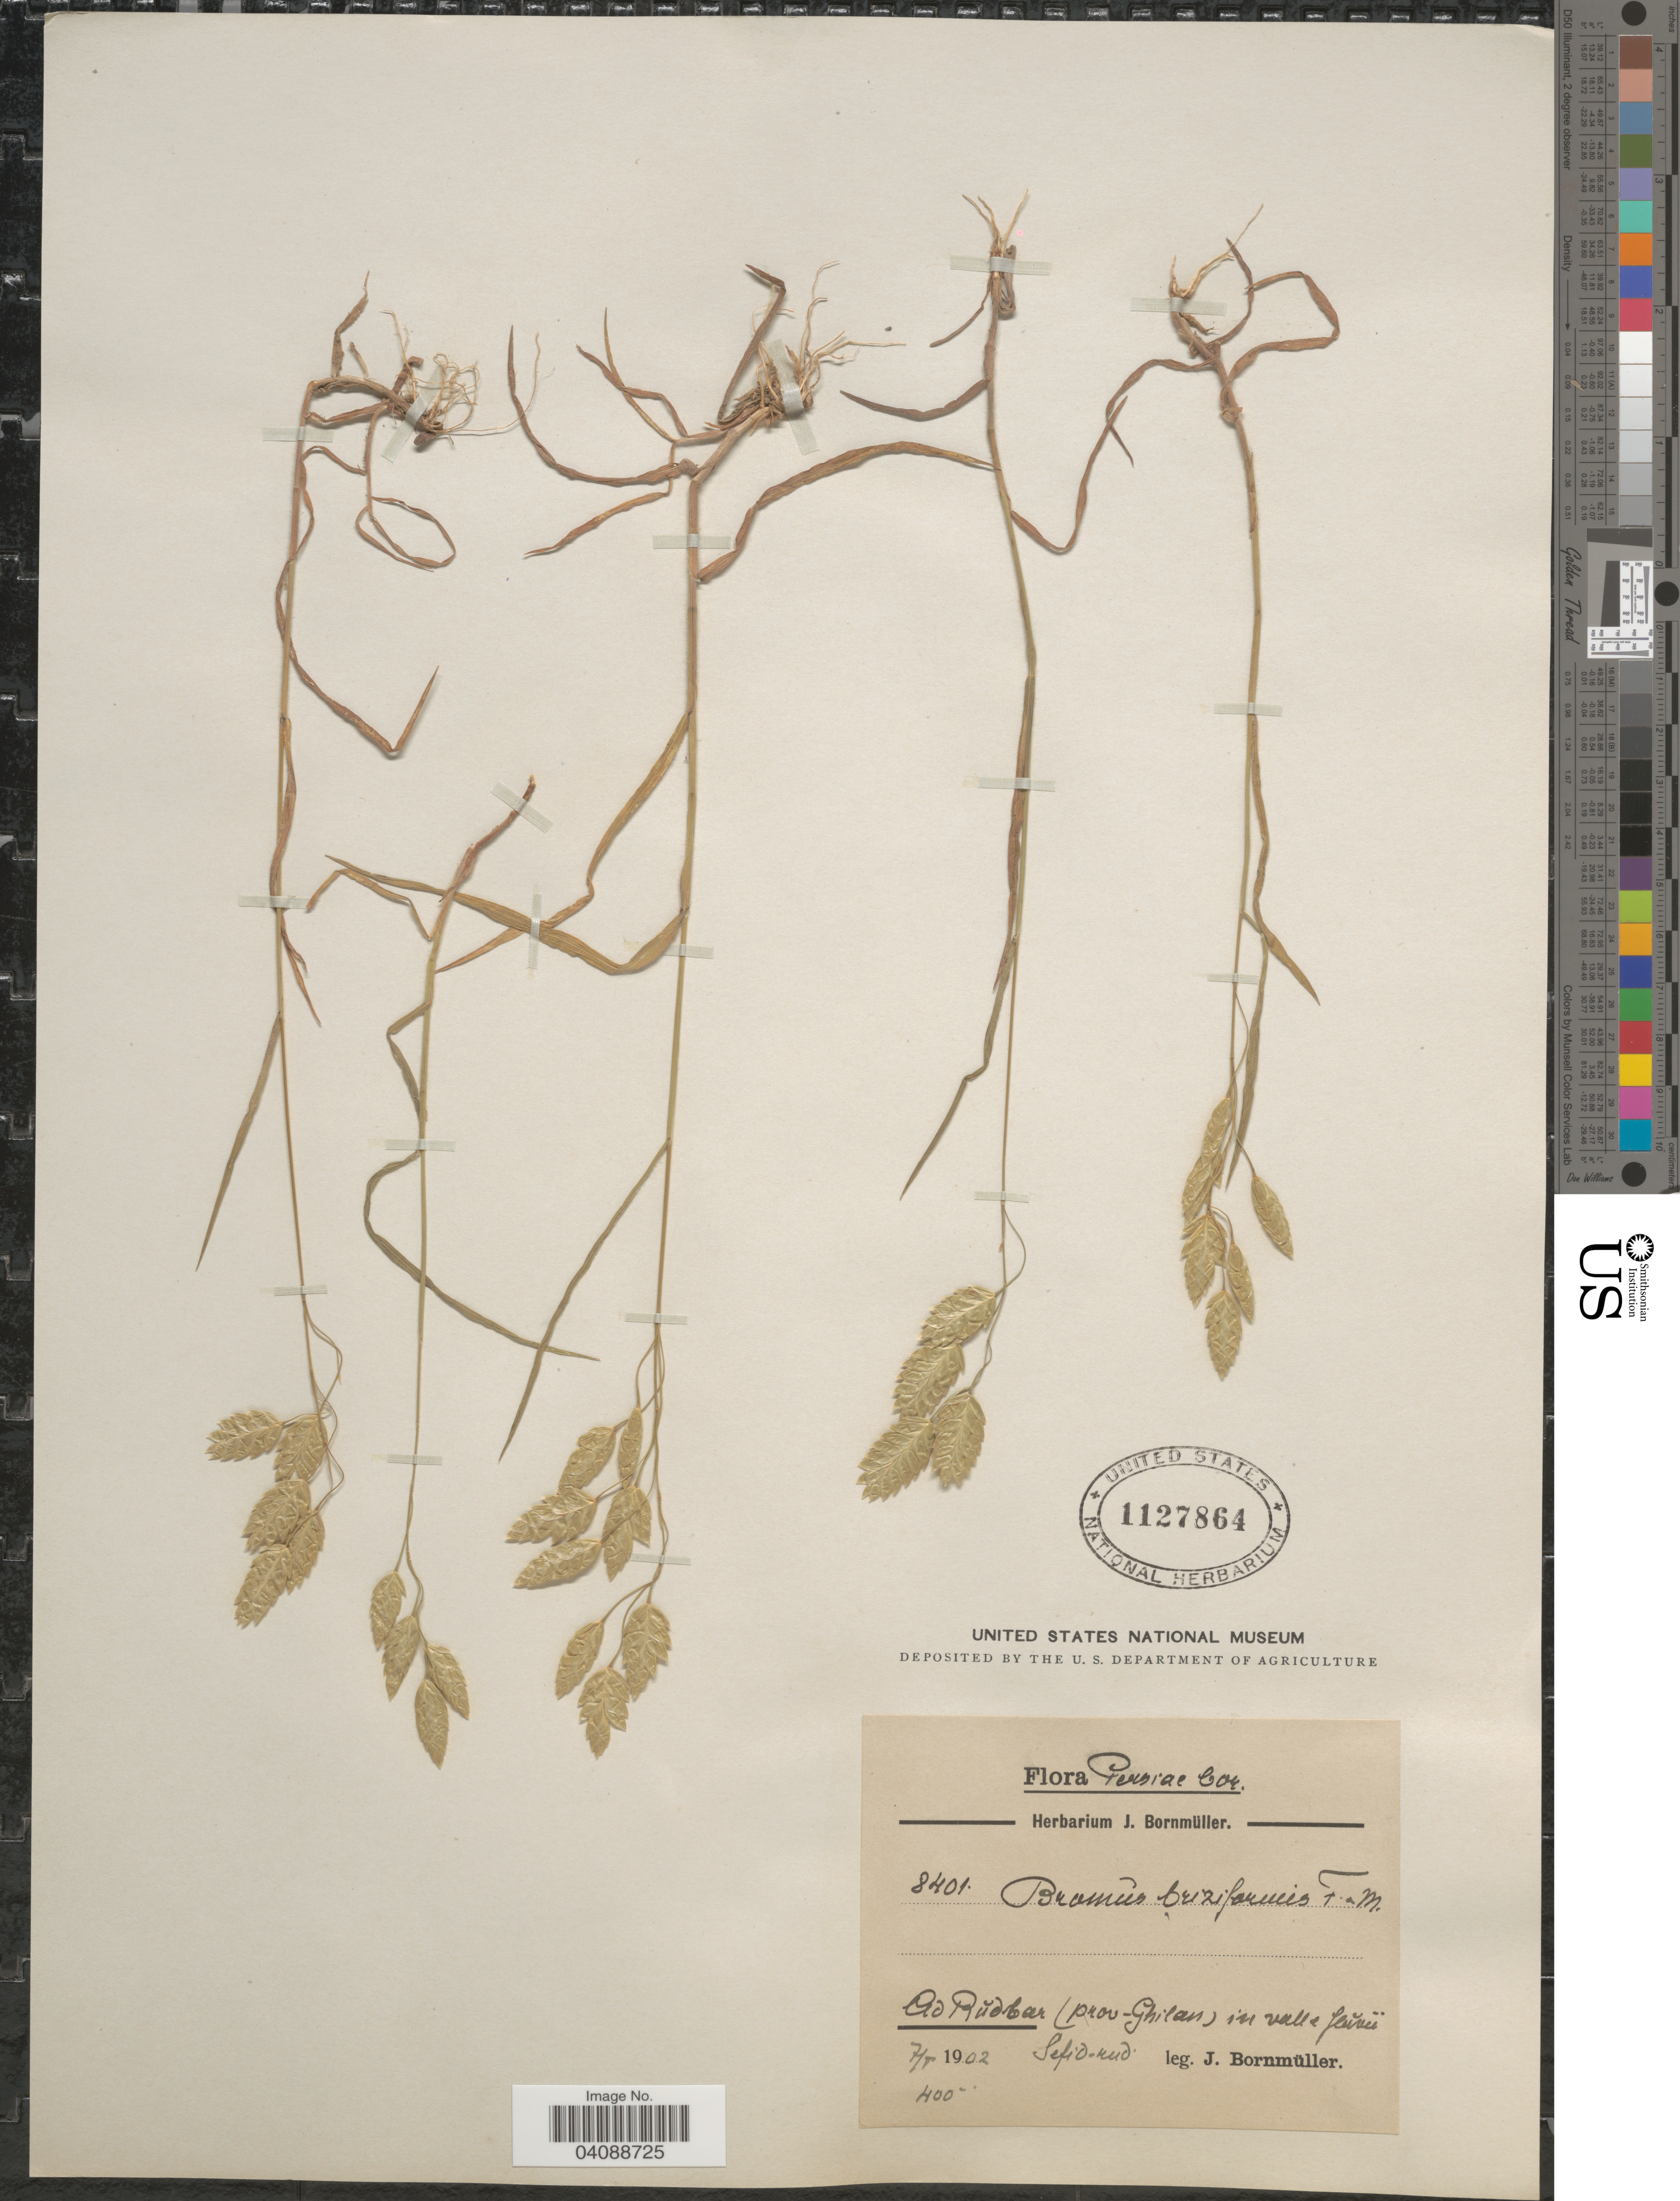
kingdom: Plantae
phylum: Tracheophyta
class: Liliopsida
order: Poales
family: Poaceae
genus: Bromus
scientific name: Bromus briziformis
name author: Fisch. & C.A. Mey.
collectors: J. Bornmüller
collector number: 8401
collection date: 1902-08-07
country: Iran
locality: Persiae bor. Ad Rudbar (prov-Ghilan) in valle feureu sefid-rud.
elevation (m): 122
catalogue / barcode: US 1127864